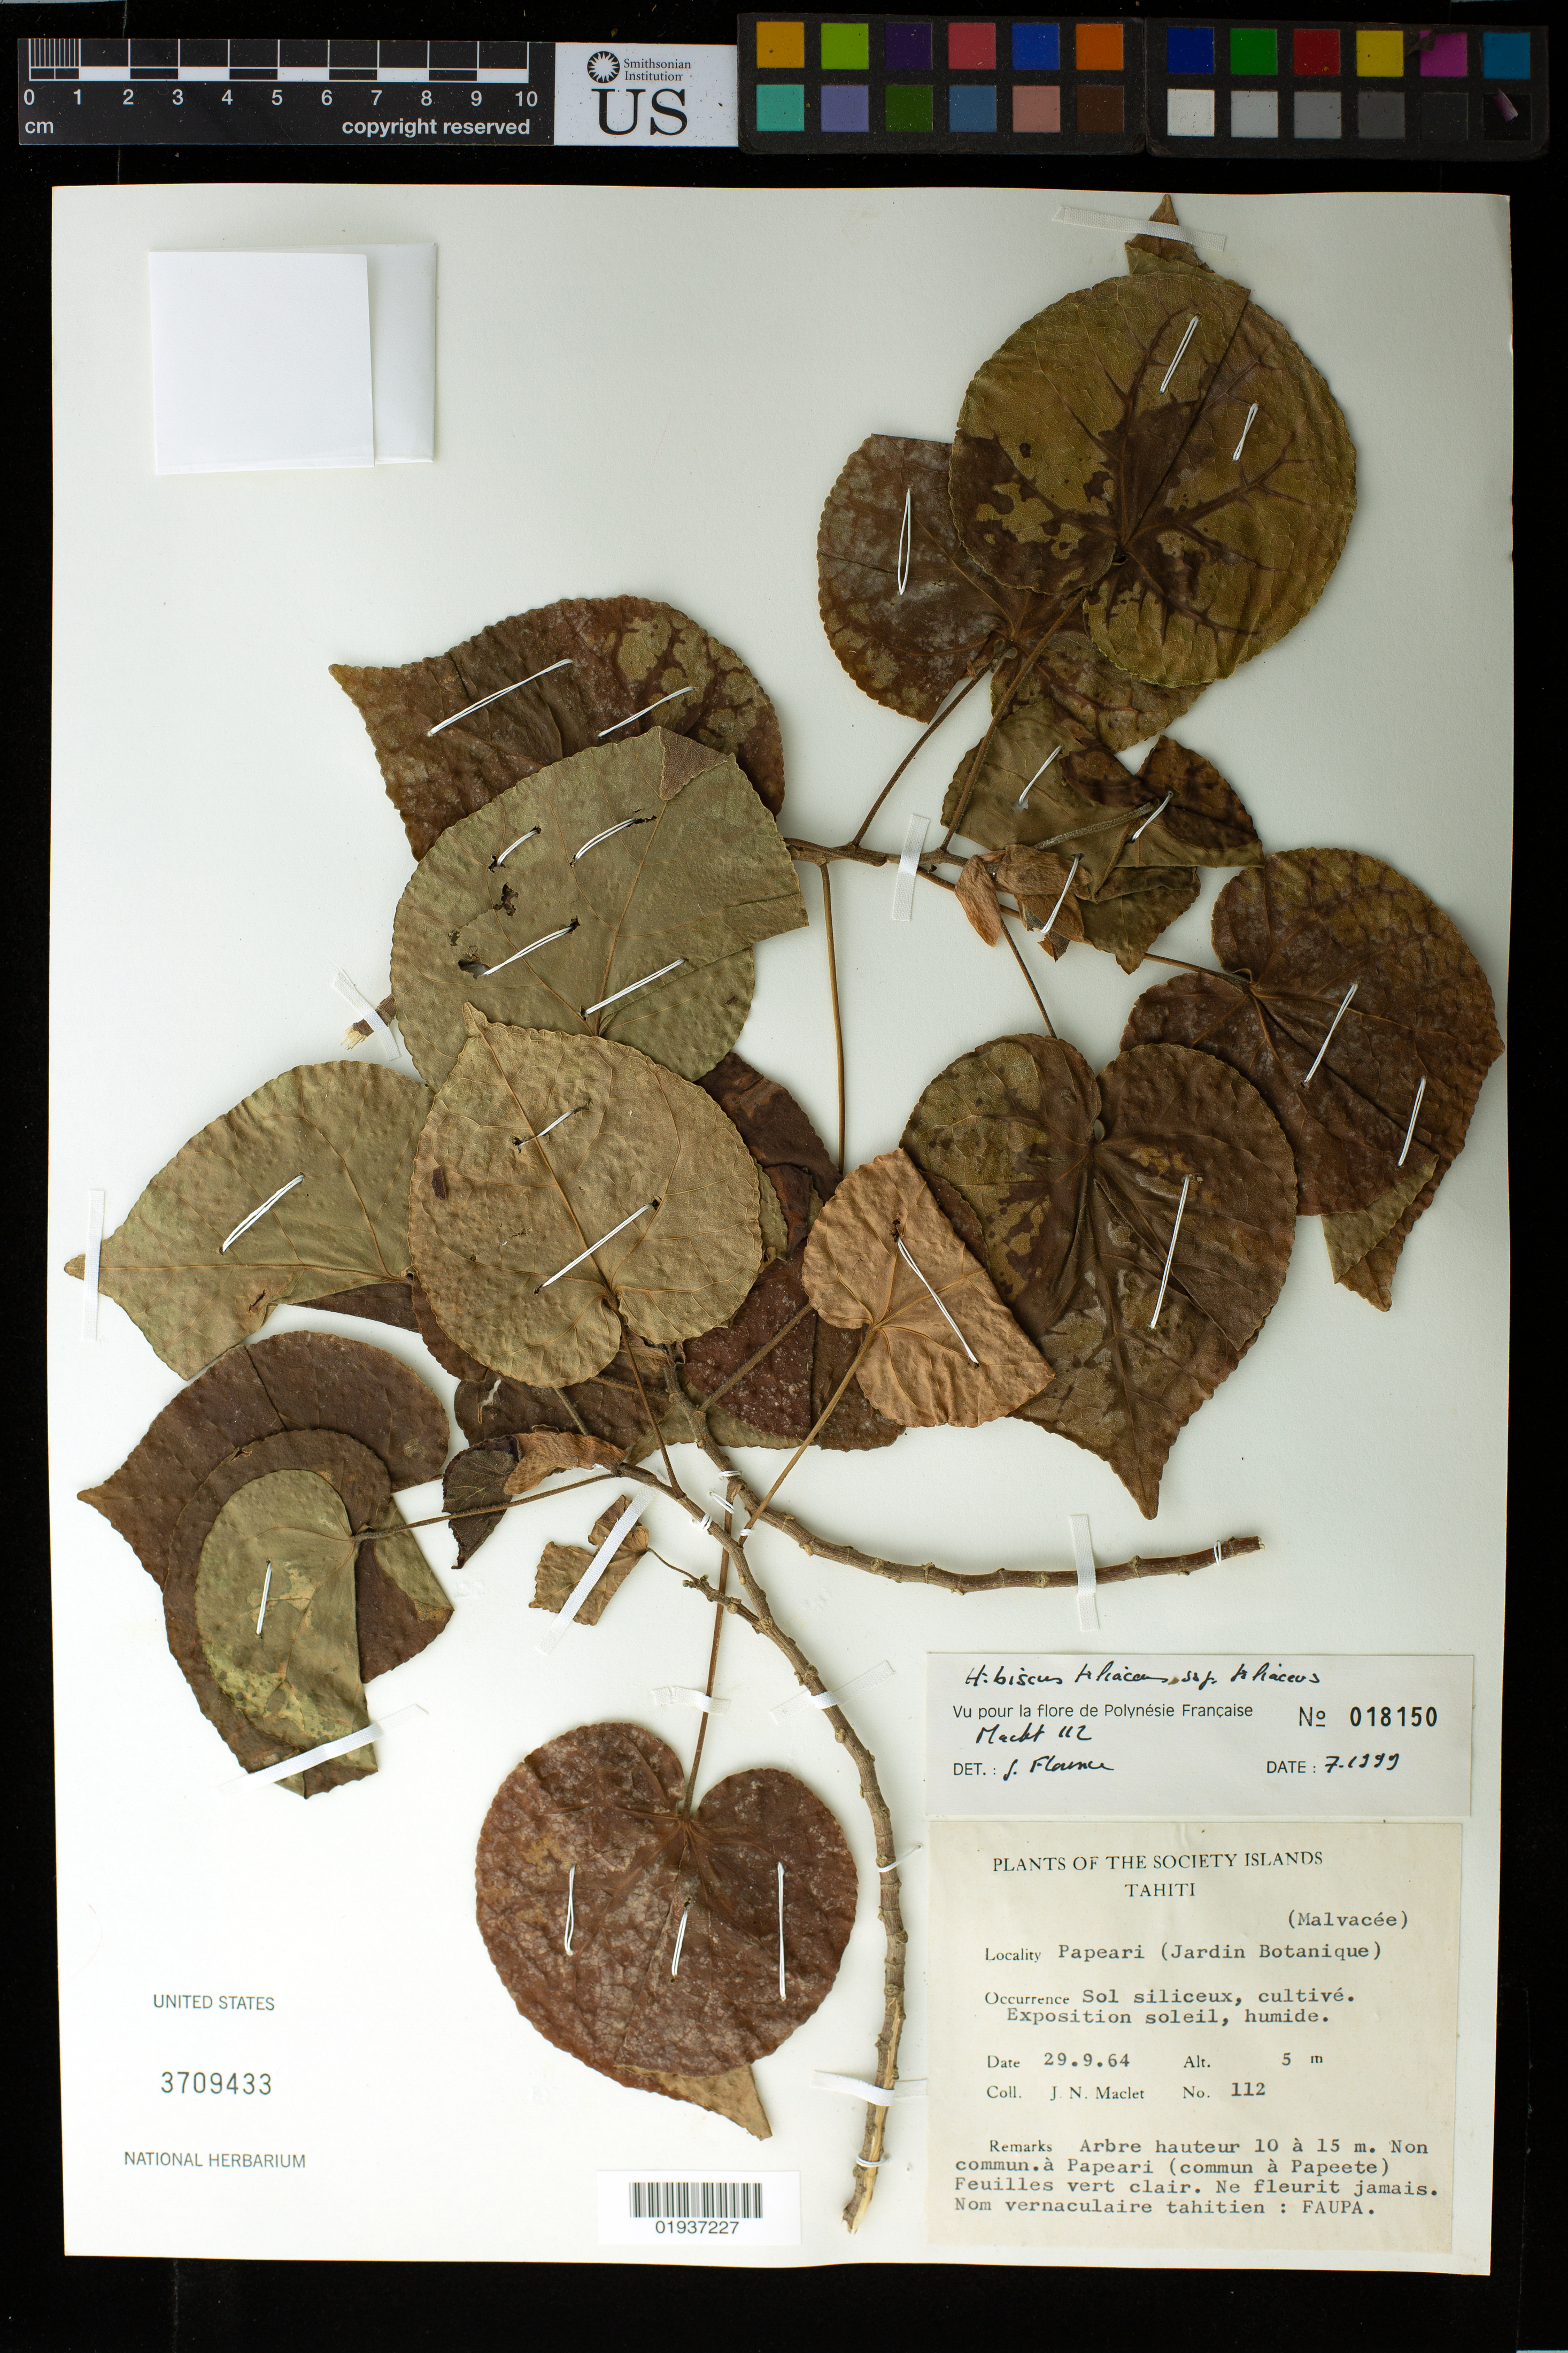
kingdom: Plantae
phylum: Tracheophyta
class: Magnoliopsida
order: Malvales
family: Malvaceae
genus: Talipariti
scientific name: Talipariti tiliaceum var. tiliaceum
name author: (L.) Fryxell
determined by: Dorr, Laurence J., Curator (BOT), Smithsonian Institution - National Museum of Natural History (UNITED STATES)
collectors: J. Maclet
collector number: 112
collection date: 1964-09-29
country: French Polynesia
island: Tahiti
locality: Papeari (Jardin Botanique)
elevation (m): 5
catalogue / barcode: US 3709433